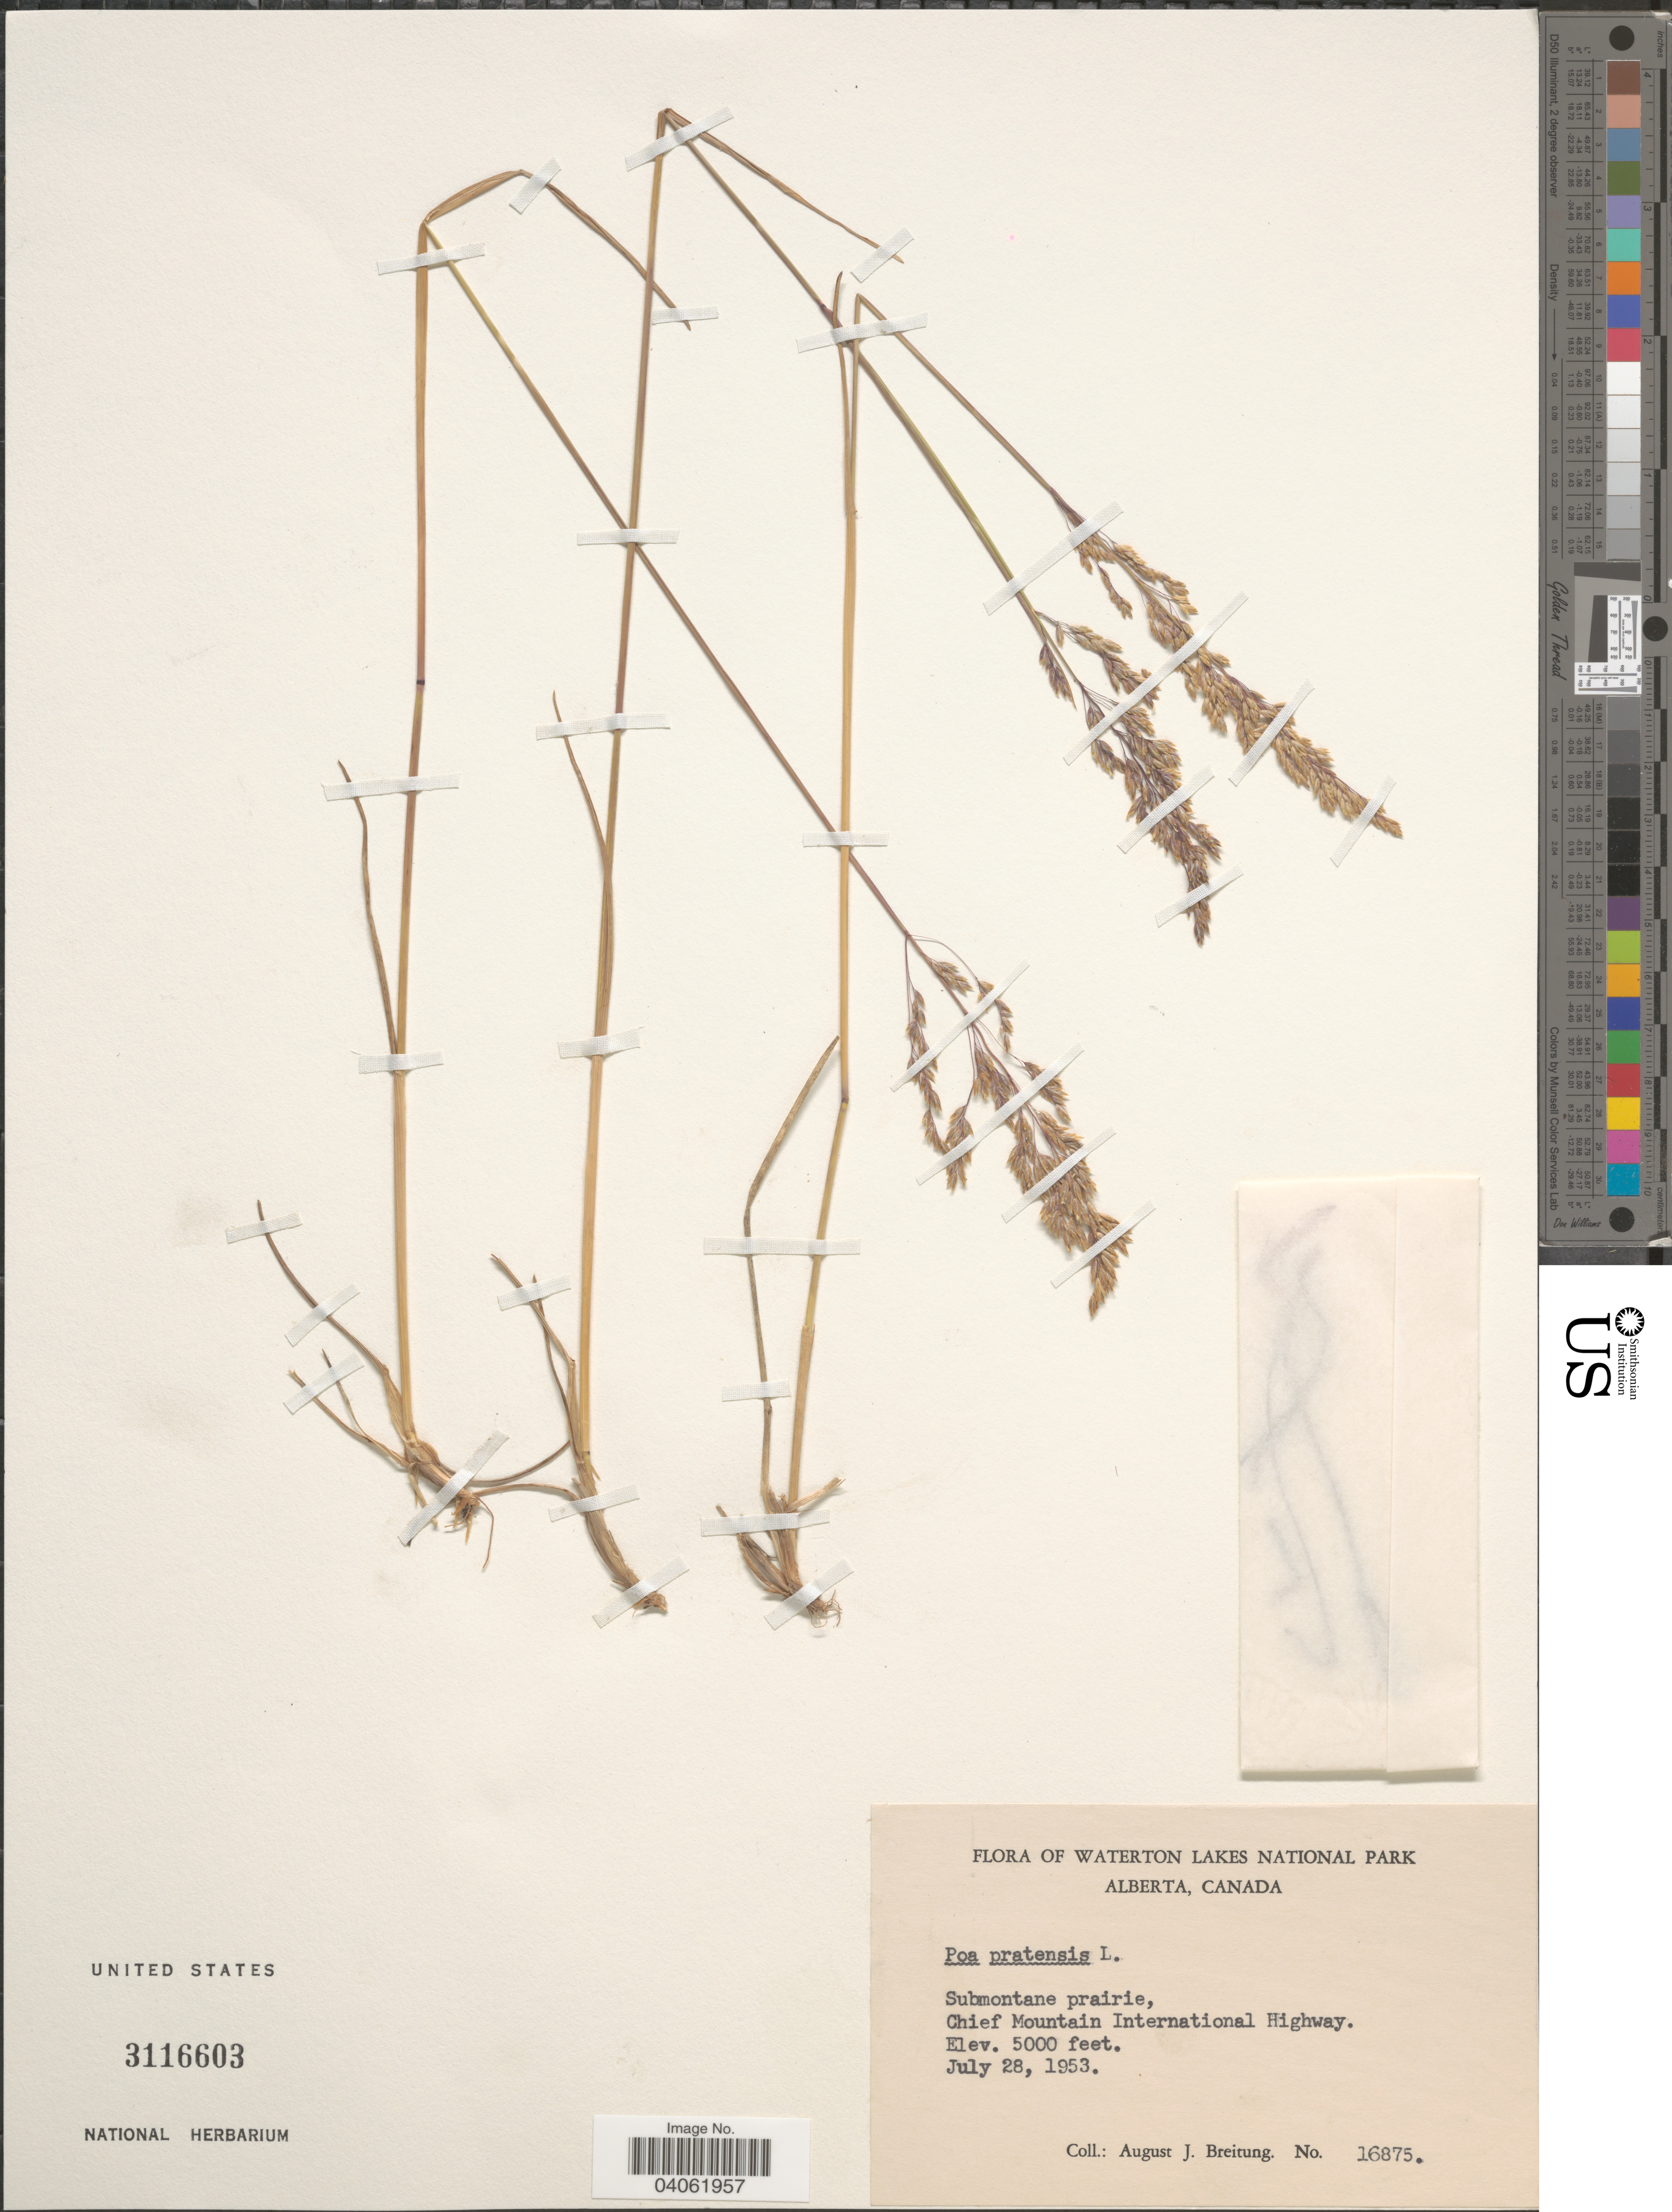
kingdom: Plantae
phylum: Tracheophyta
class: Liliopsida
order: Poales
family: Poaceae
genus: Poa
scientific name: Poa pratensis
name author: L.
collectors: A. Breitung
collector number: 16875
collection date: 1953-07-28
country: Canada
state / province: Alberta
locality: Waterton Lakes National Park. Chief Mountain International Highway.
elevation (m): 1524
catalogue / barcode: US 3116603